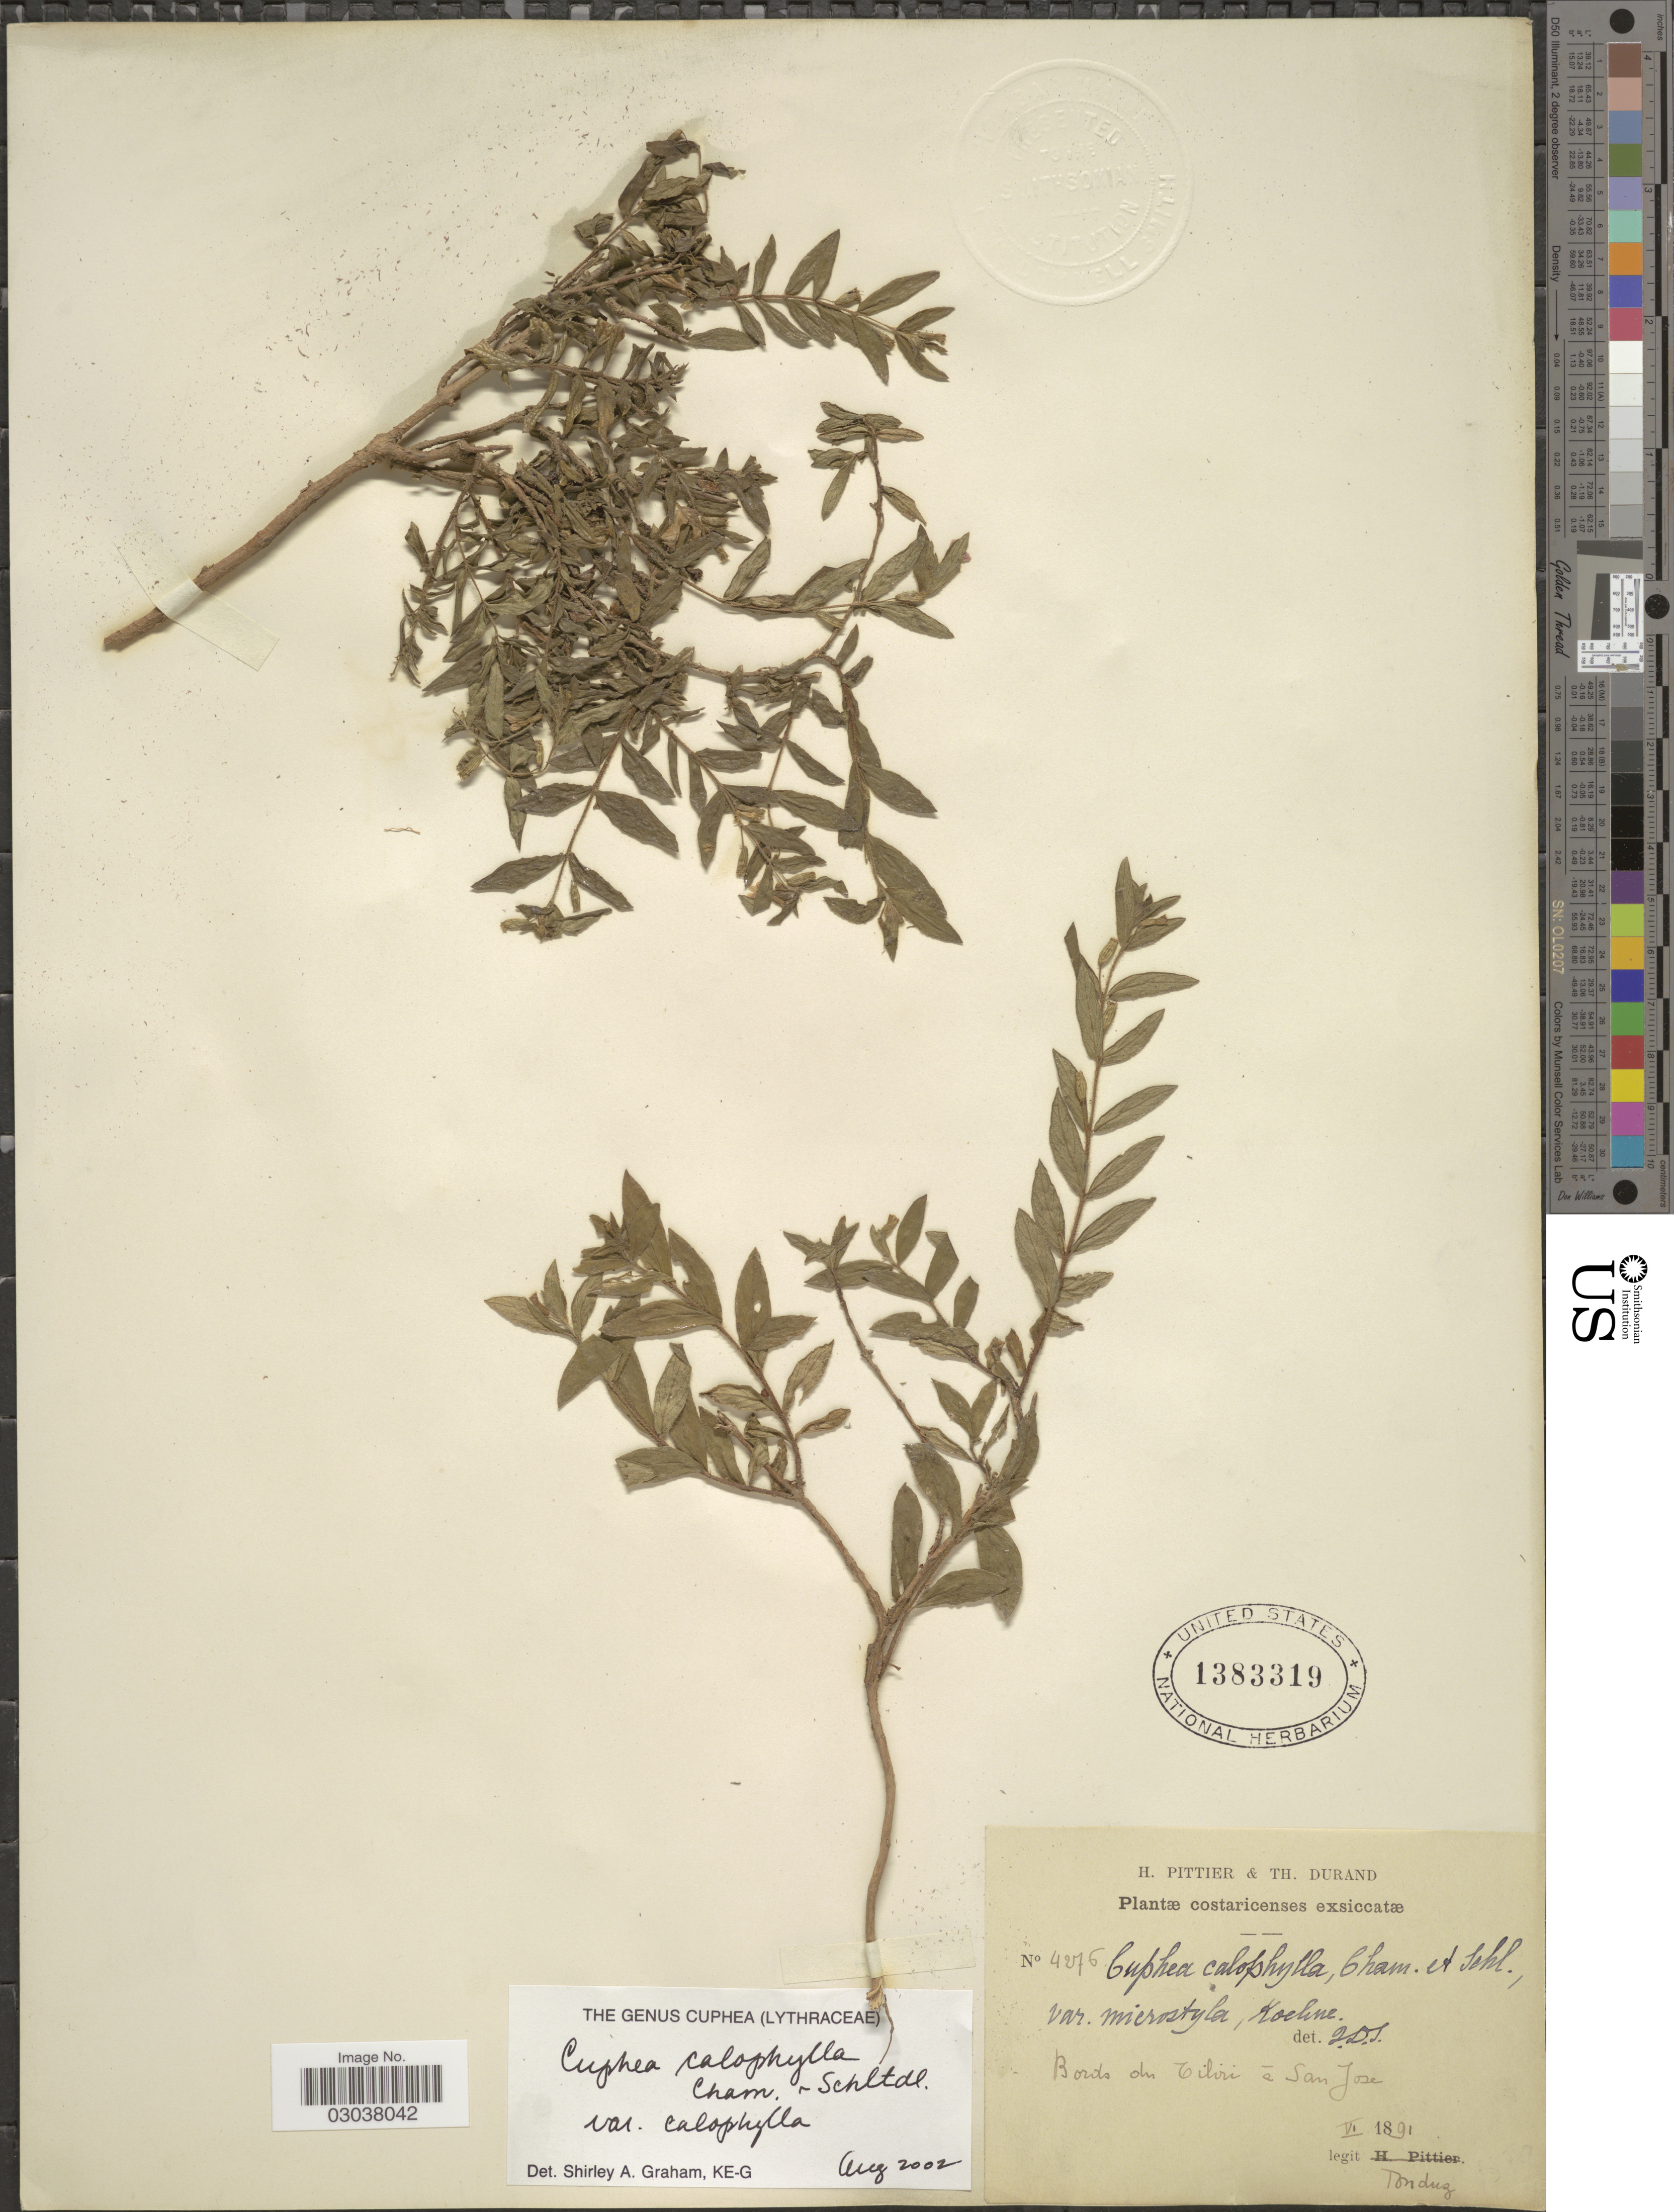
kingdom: Plantae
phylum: Tracheophyta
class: Magnoliopsida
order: Myrtales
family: Lythraceae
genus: Cuphea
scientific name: Cuphea calophylla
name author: Cham. & Schltdl.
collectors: Tonduz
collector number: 4276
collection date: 1891-06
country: Costa Rica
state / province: San José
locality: Bords du Tiliri à San Jose.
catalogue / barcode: US 1383319